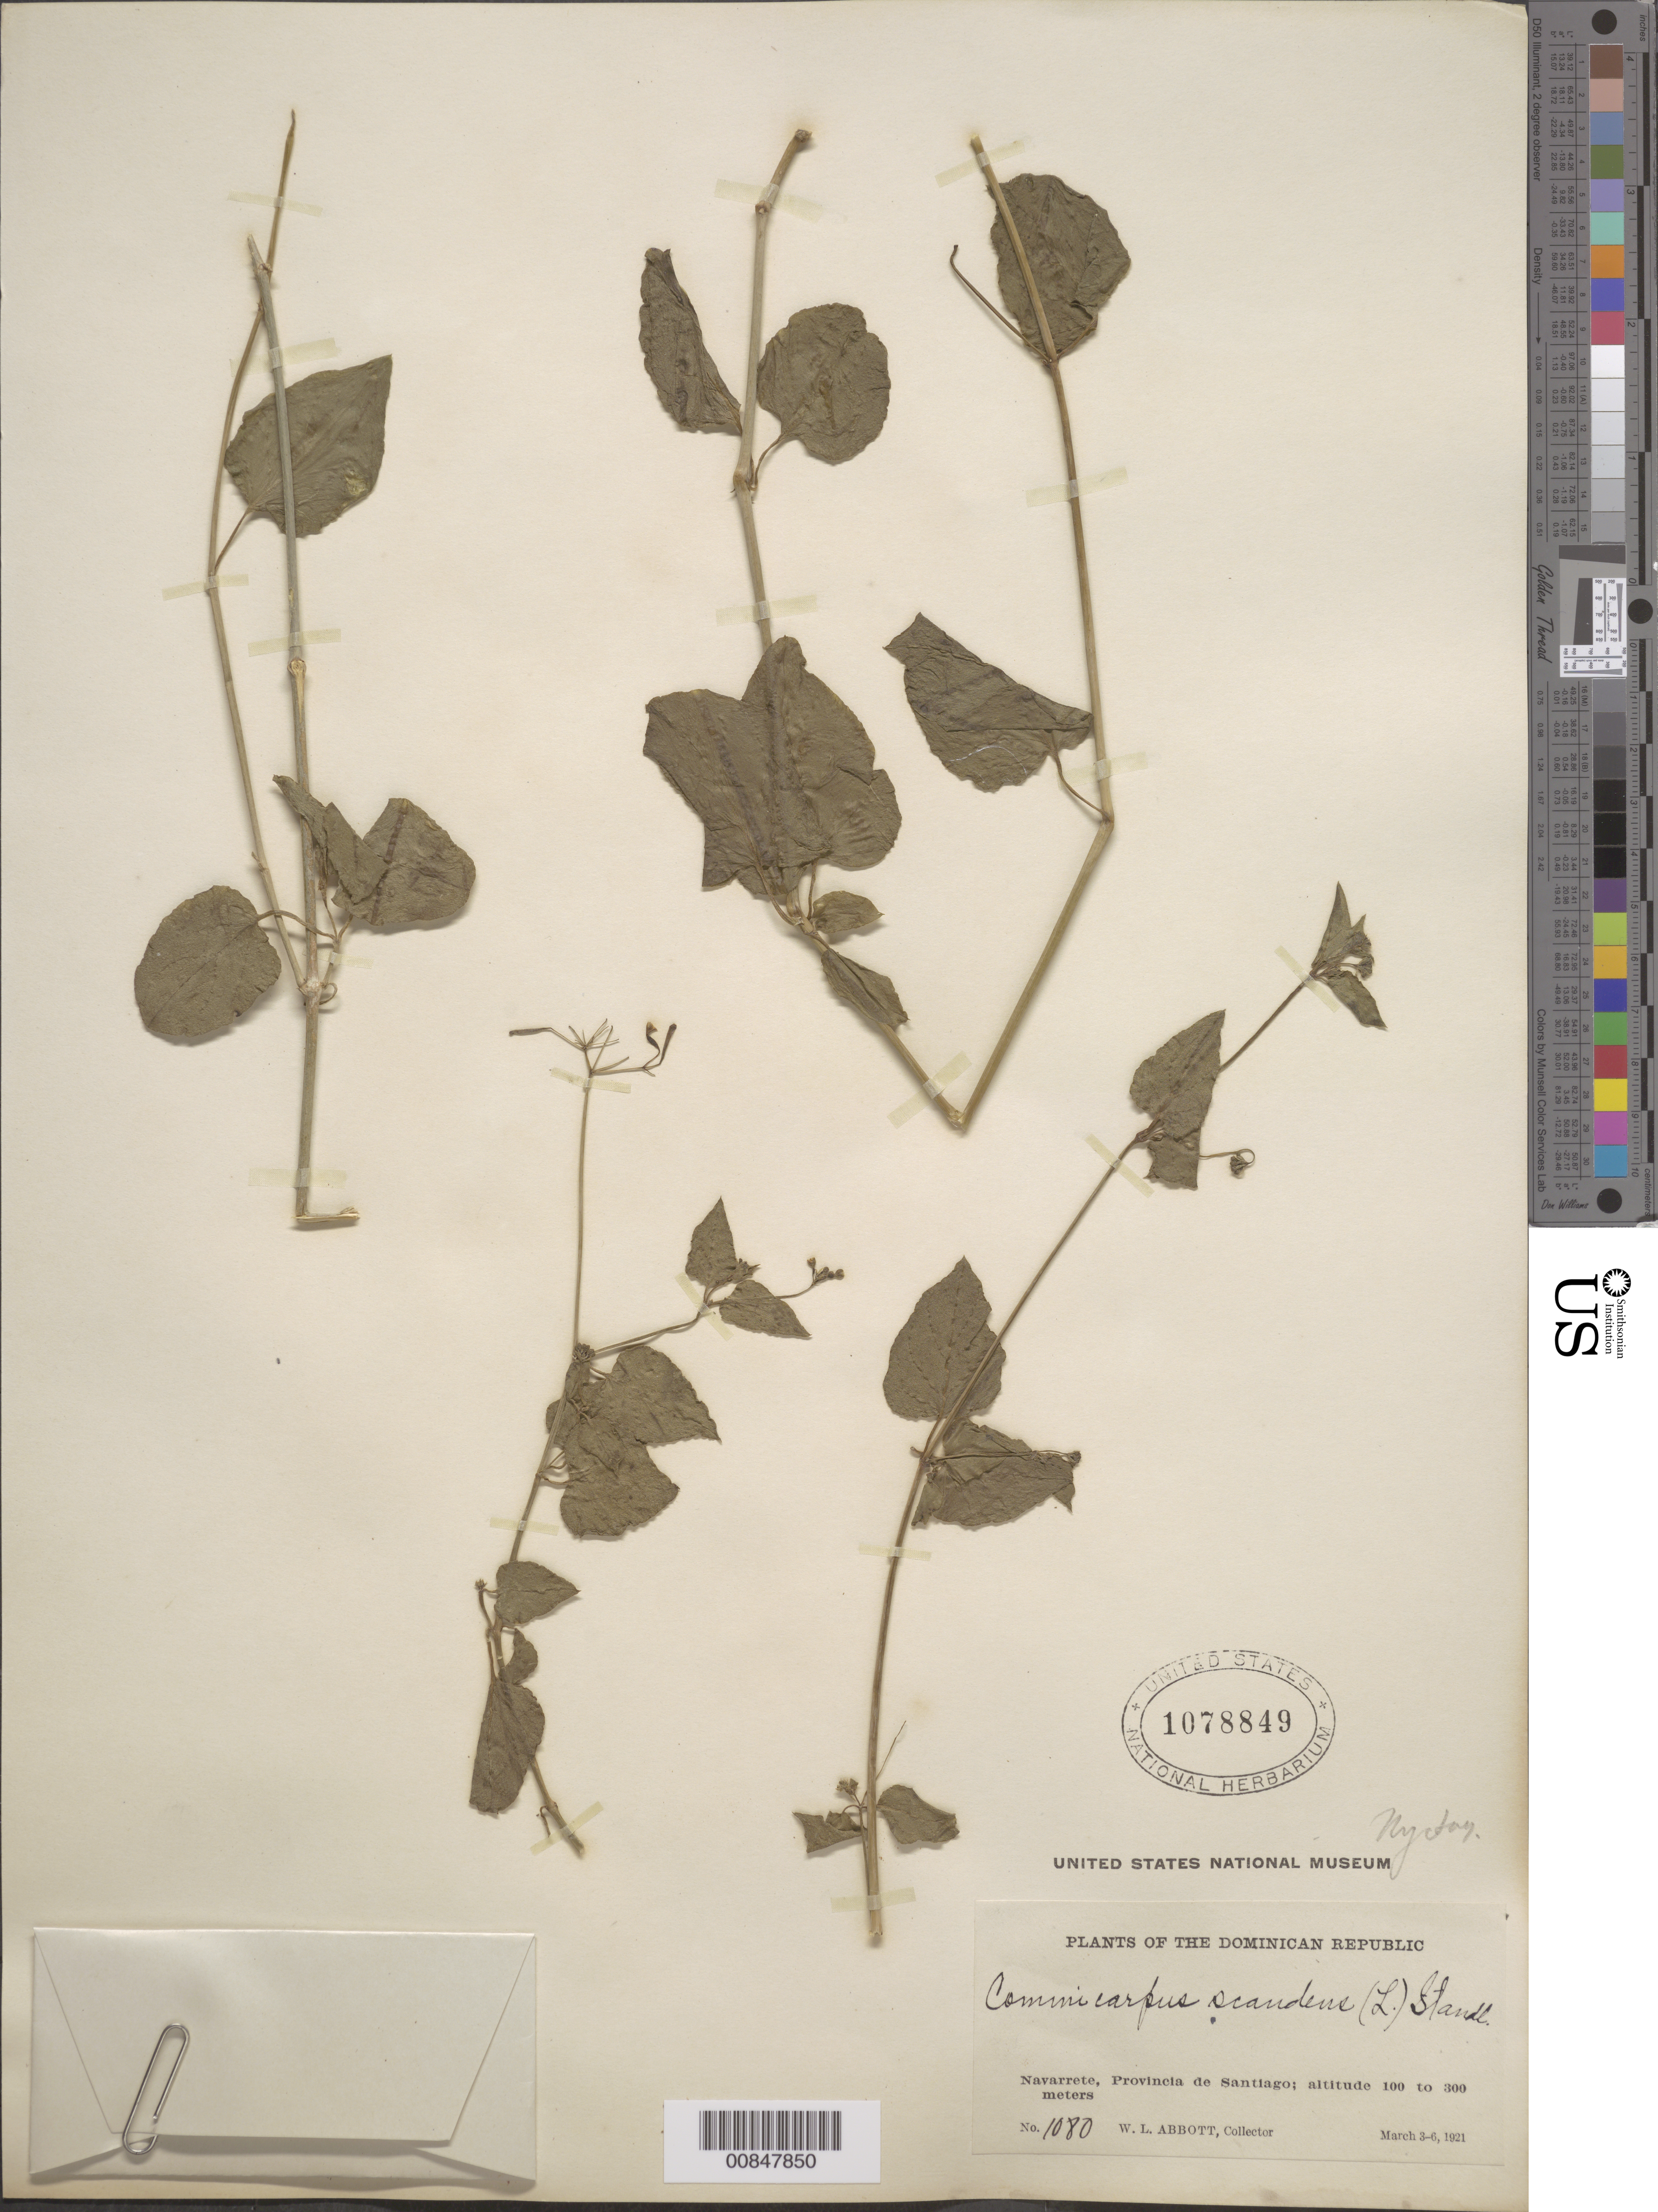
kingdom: Plantae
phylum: Tracheophyta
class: Magnoliopsida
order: Caryophyllales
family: Nyctaginaceae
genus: Boerhavia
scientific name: Boerhavia scandens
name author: L.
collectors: W. L. Abbott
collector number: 1080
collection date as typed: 03 Mar 1921 to 06 Mar 1921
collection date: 1921-03-03/1921-03-06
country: Dominican Republic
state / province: Santiago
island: Hispaniola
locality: Navarrete.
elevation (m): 100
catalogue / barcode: US 1078849